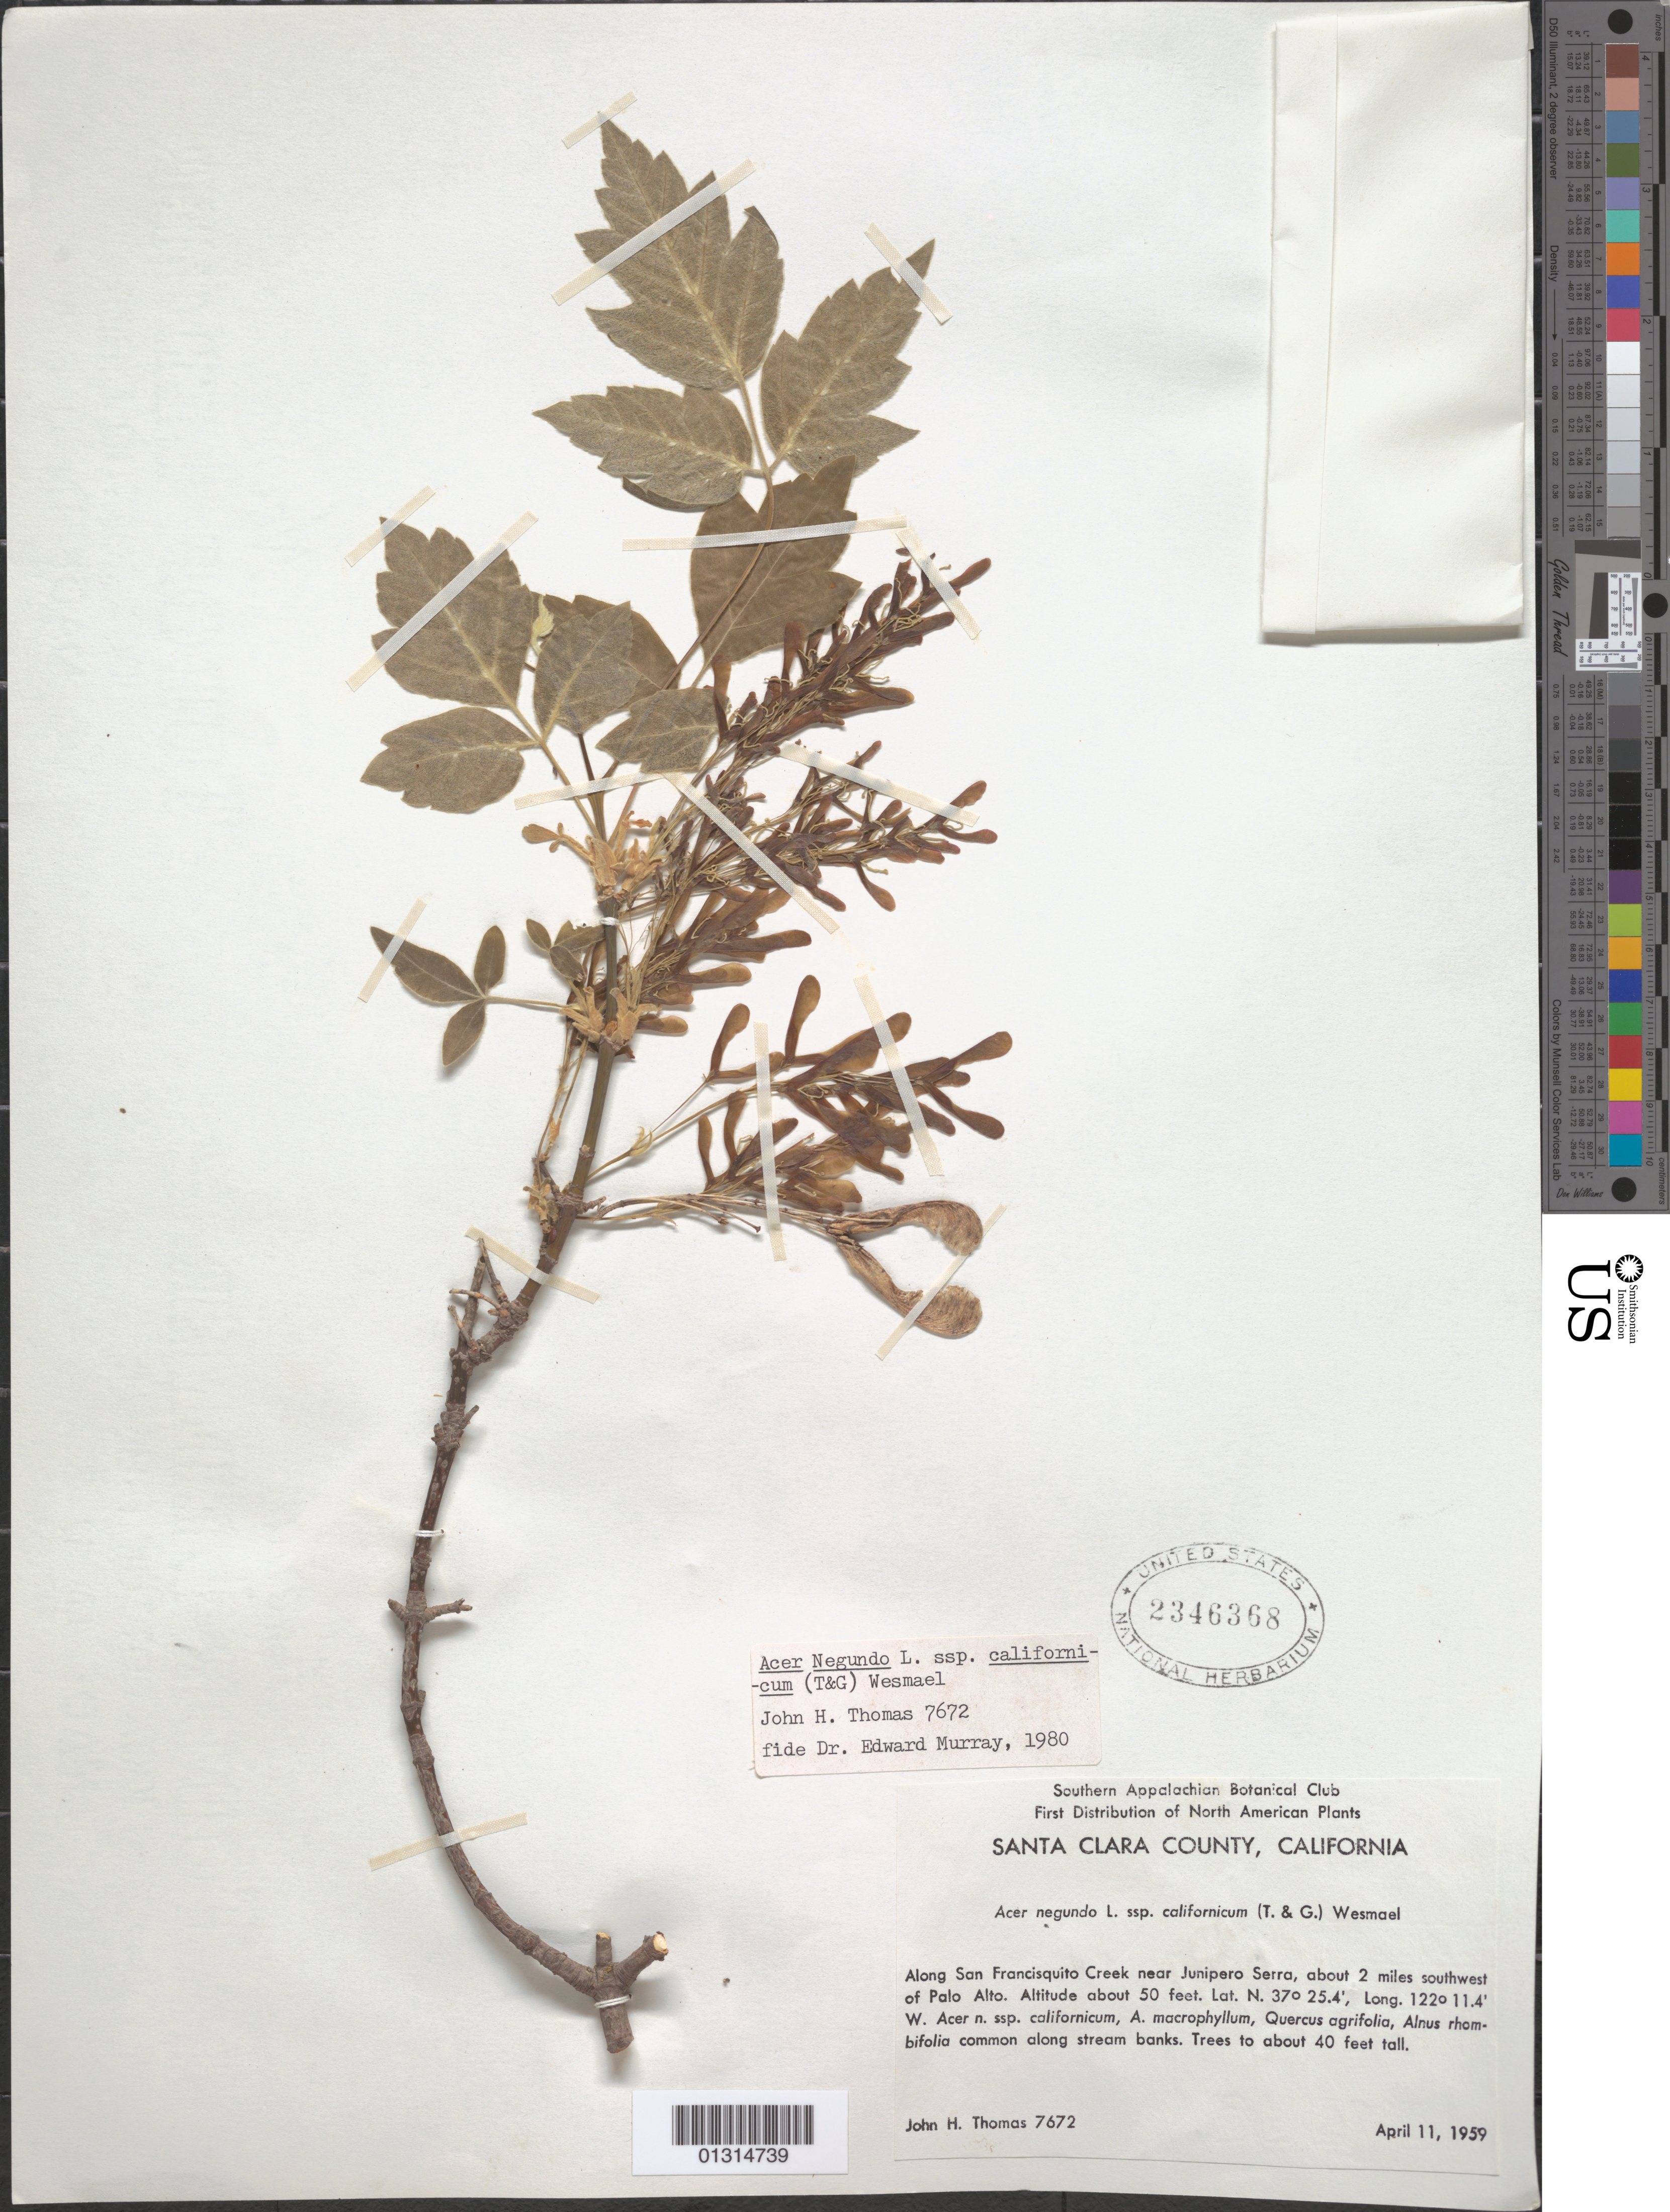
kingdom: Plantae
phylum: Tracheophyta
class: Magnoliopsida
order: Sapindales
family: Sapindaceae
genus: Acer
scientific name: Acer negundo subsp. californicum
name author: (Torr. & A. Gray) Wesm.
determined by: Murray, Edward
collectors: J. H. Thomas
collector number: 7672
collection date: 1959-04-11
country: United States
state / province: California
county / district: Santa Clara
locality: Santa Clara County, along San Francisquito Creek, near Junipera Serra, about 2 miles SW of Palo Alto.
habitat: With Acer n. ssp. californicum, A. macrophyllum, Quercus agrifolia, Alnus rhombifolia. Common along stream banks.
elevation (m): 15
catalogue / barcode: US 2346368